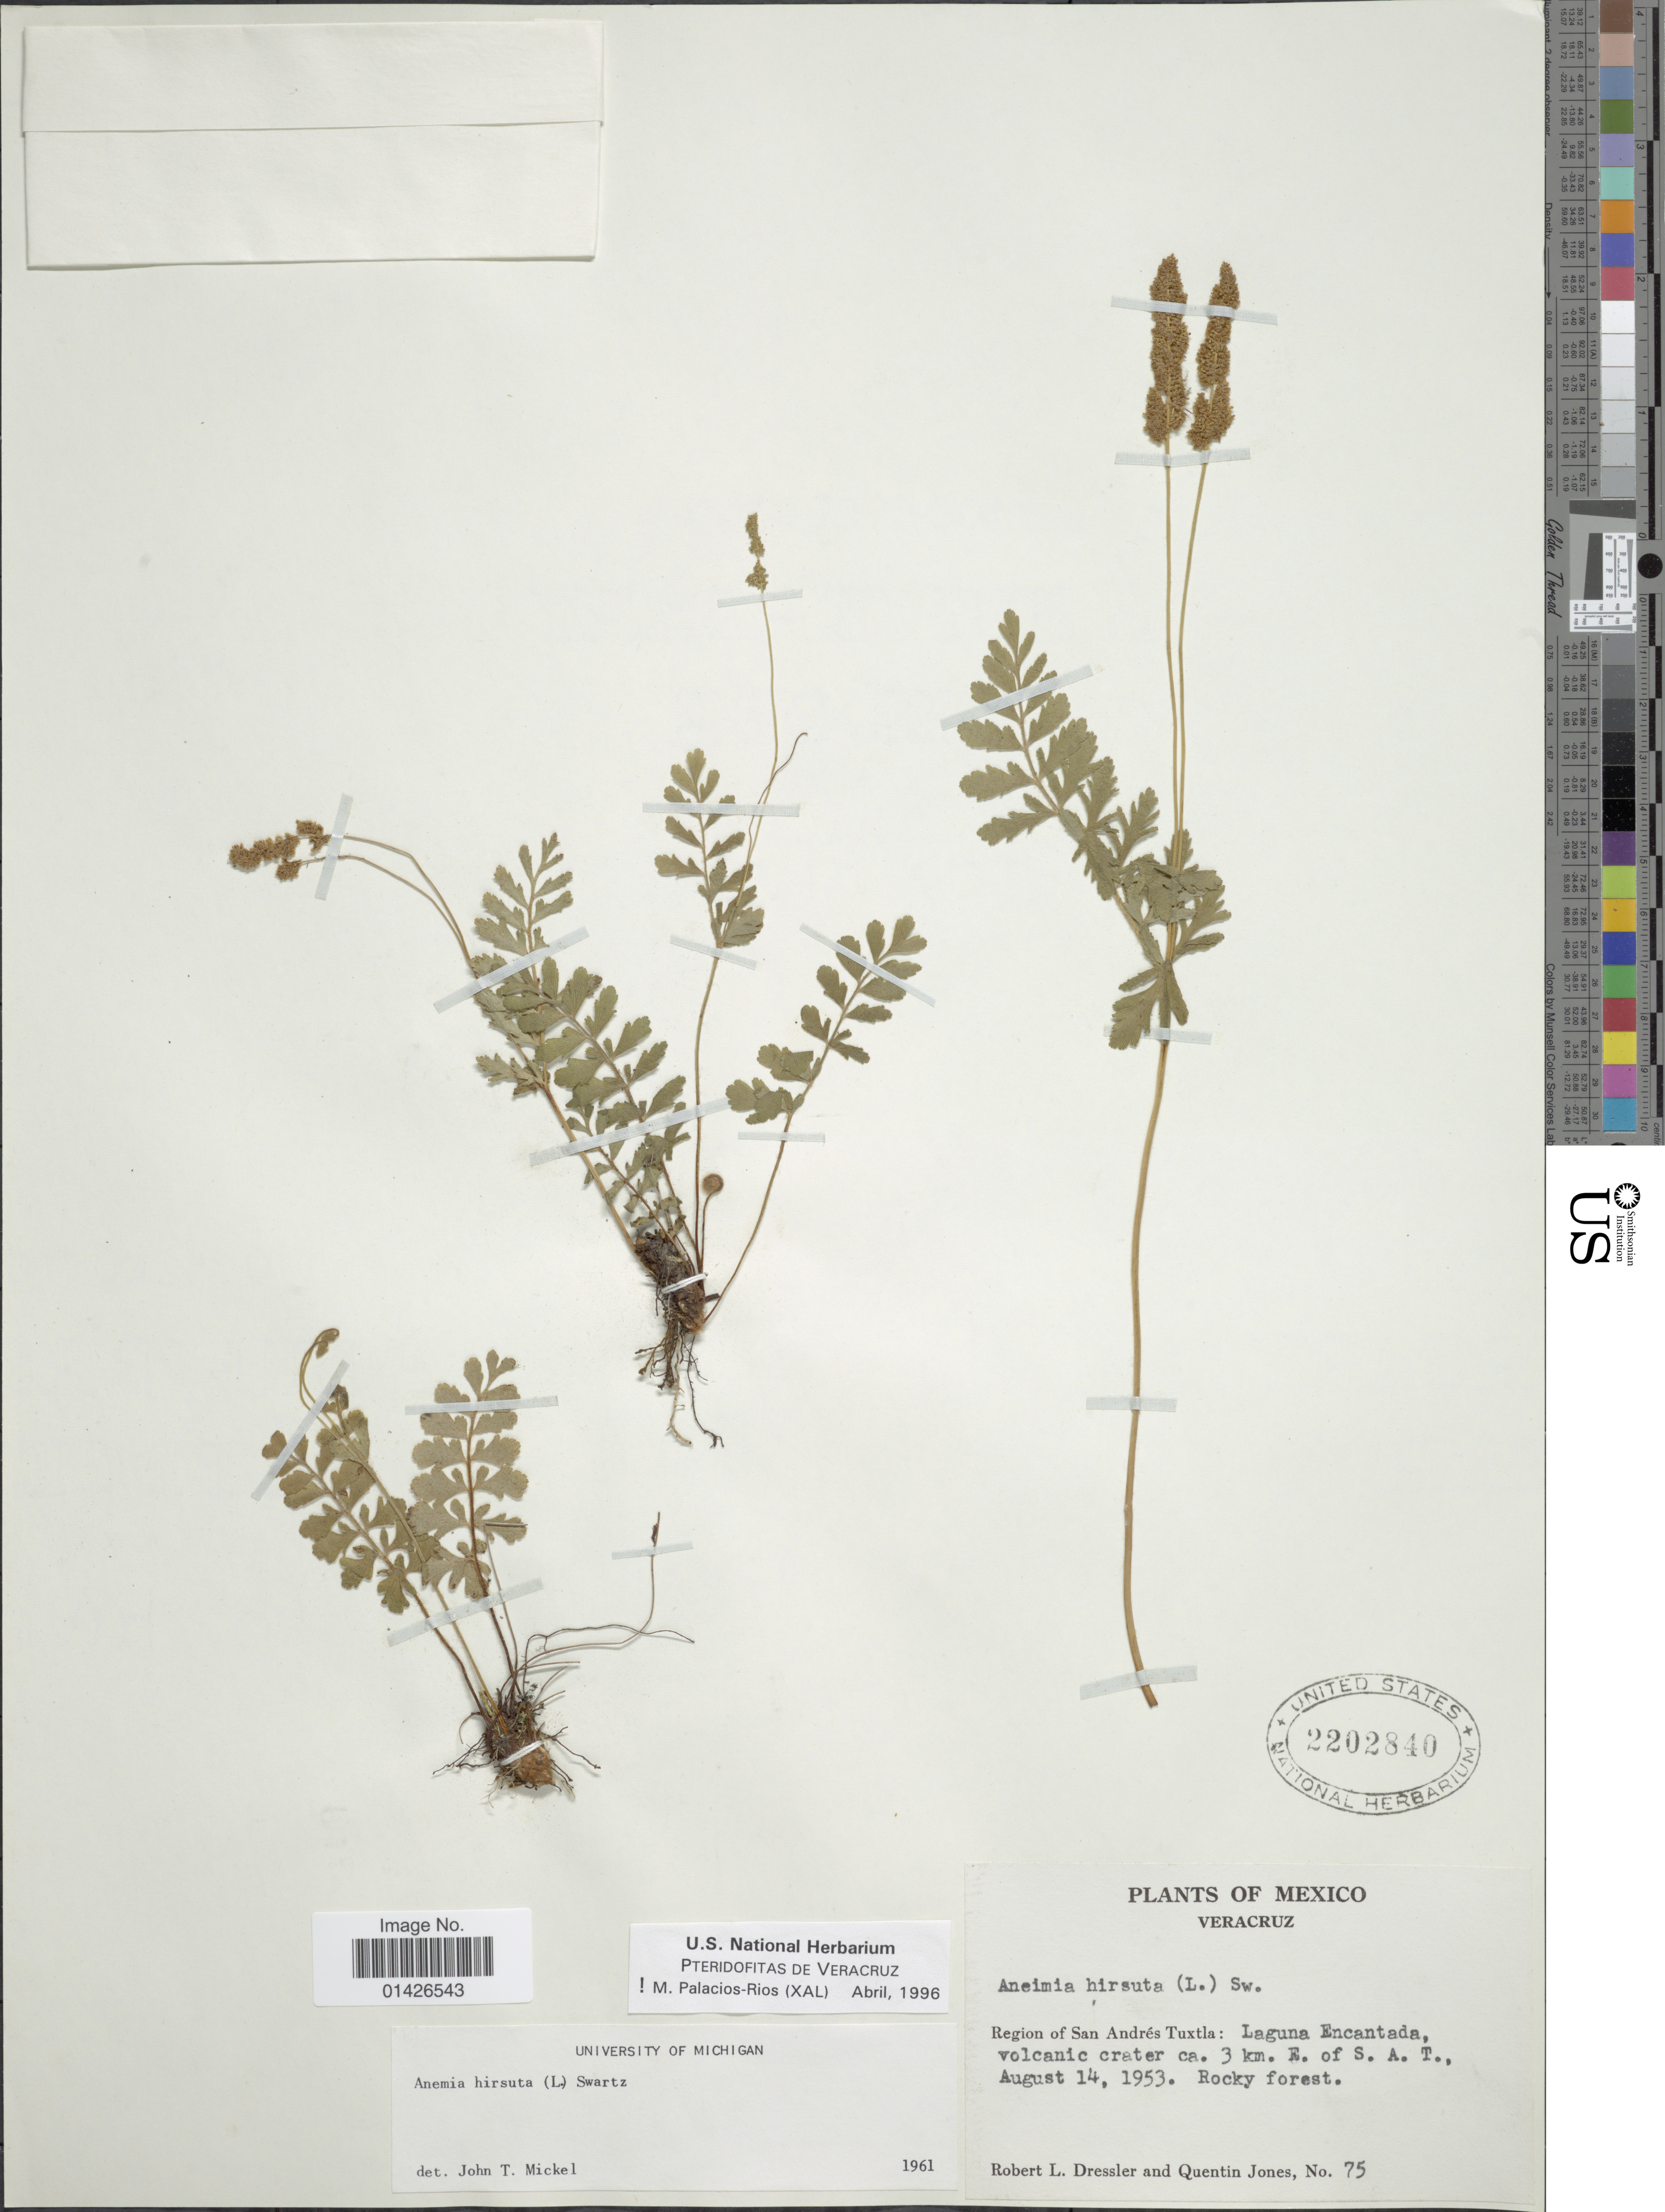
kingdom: Plantae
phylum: Tracheophyta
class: Polypodiopsida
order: Schizaeales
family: Anemiaceae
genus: Anemia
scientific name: Anemia hirsuta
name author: (L.) Sw.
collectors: R. Dressler & Q. Jones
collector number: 75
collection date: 1953-08-14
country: Mexico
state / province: Veracruz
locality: Veracruz, Region of San Andrés Tuxtla: Laguna Encantada, volcanic crater ca. 3 km E of S. A. T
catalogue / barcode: US 2202840